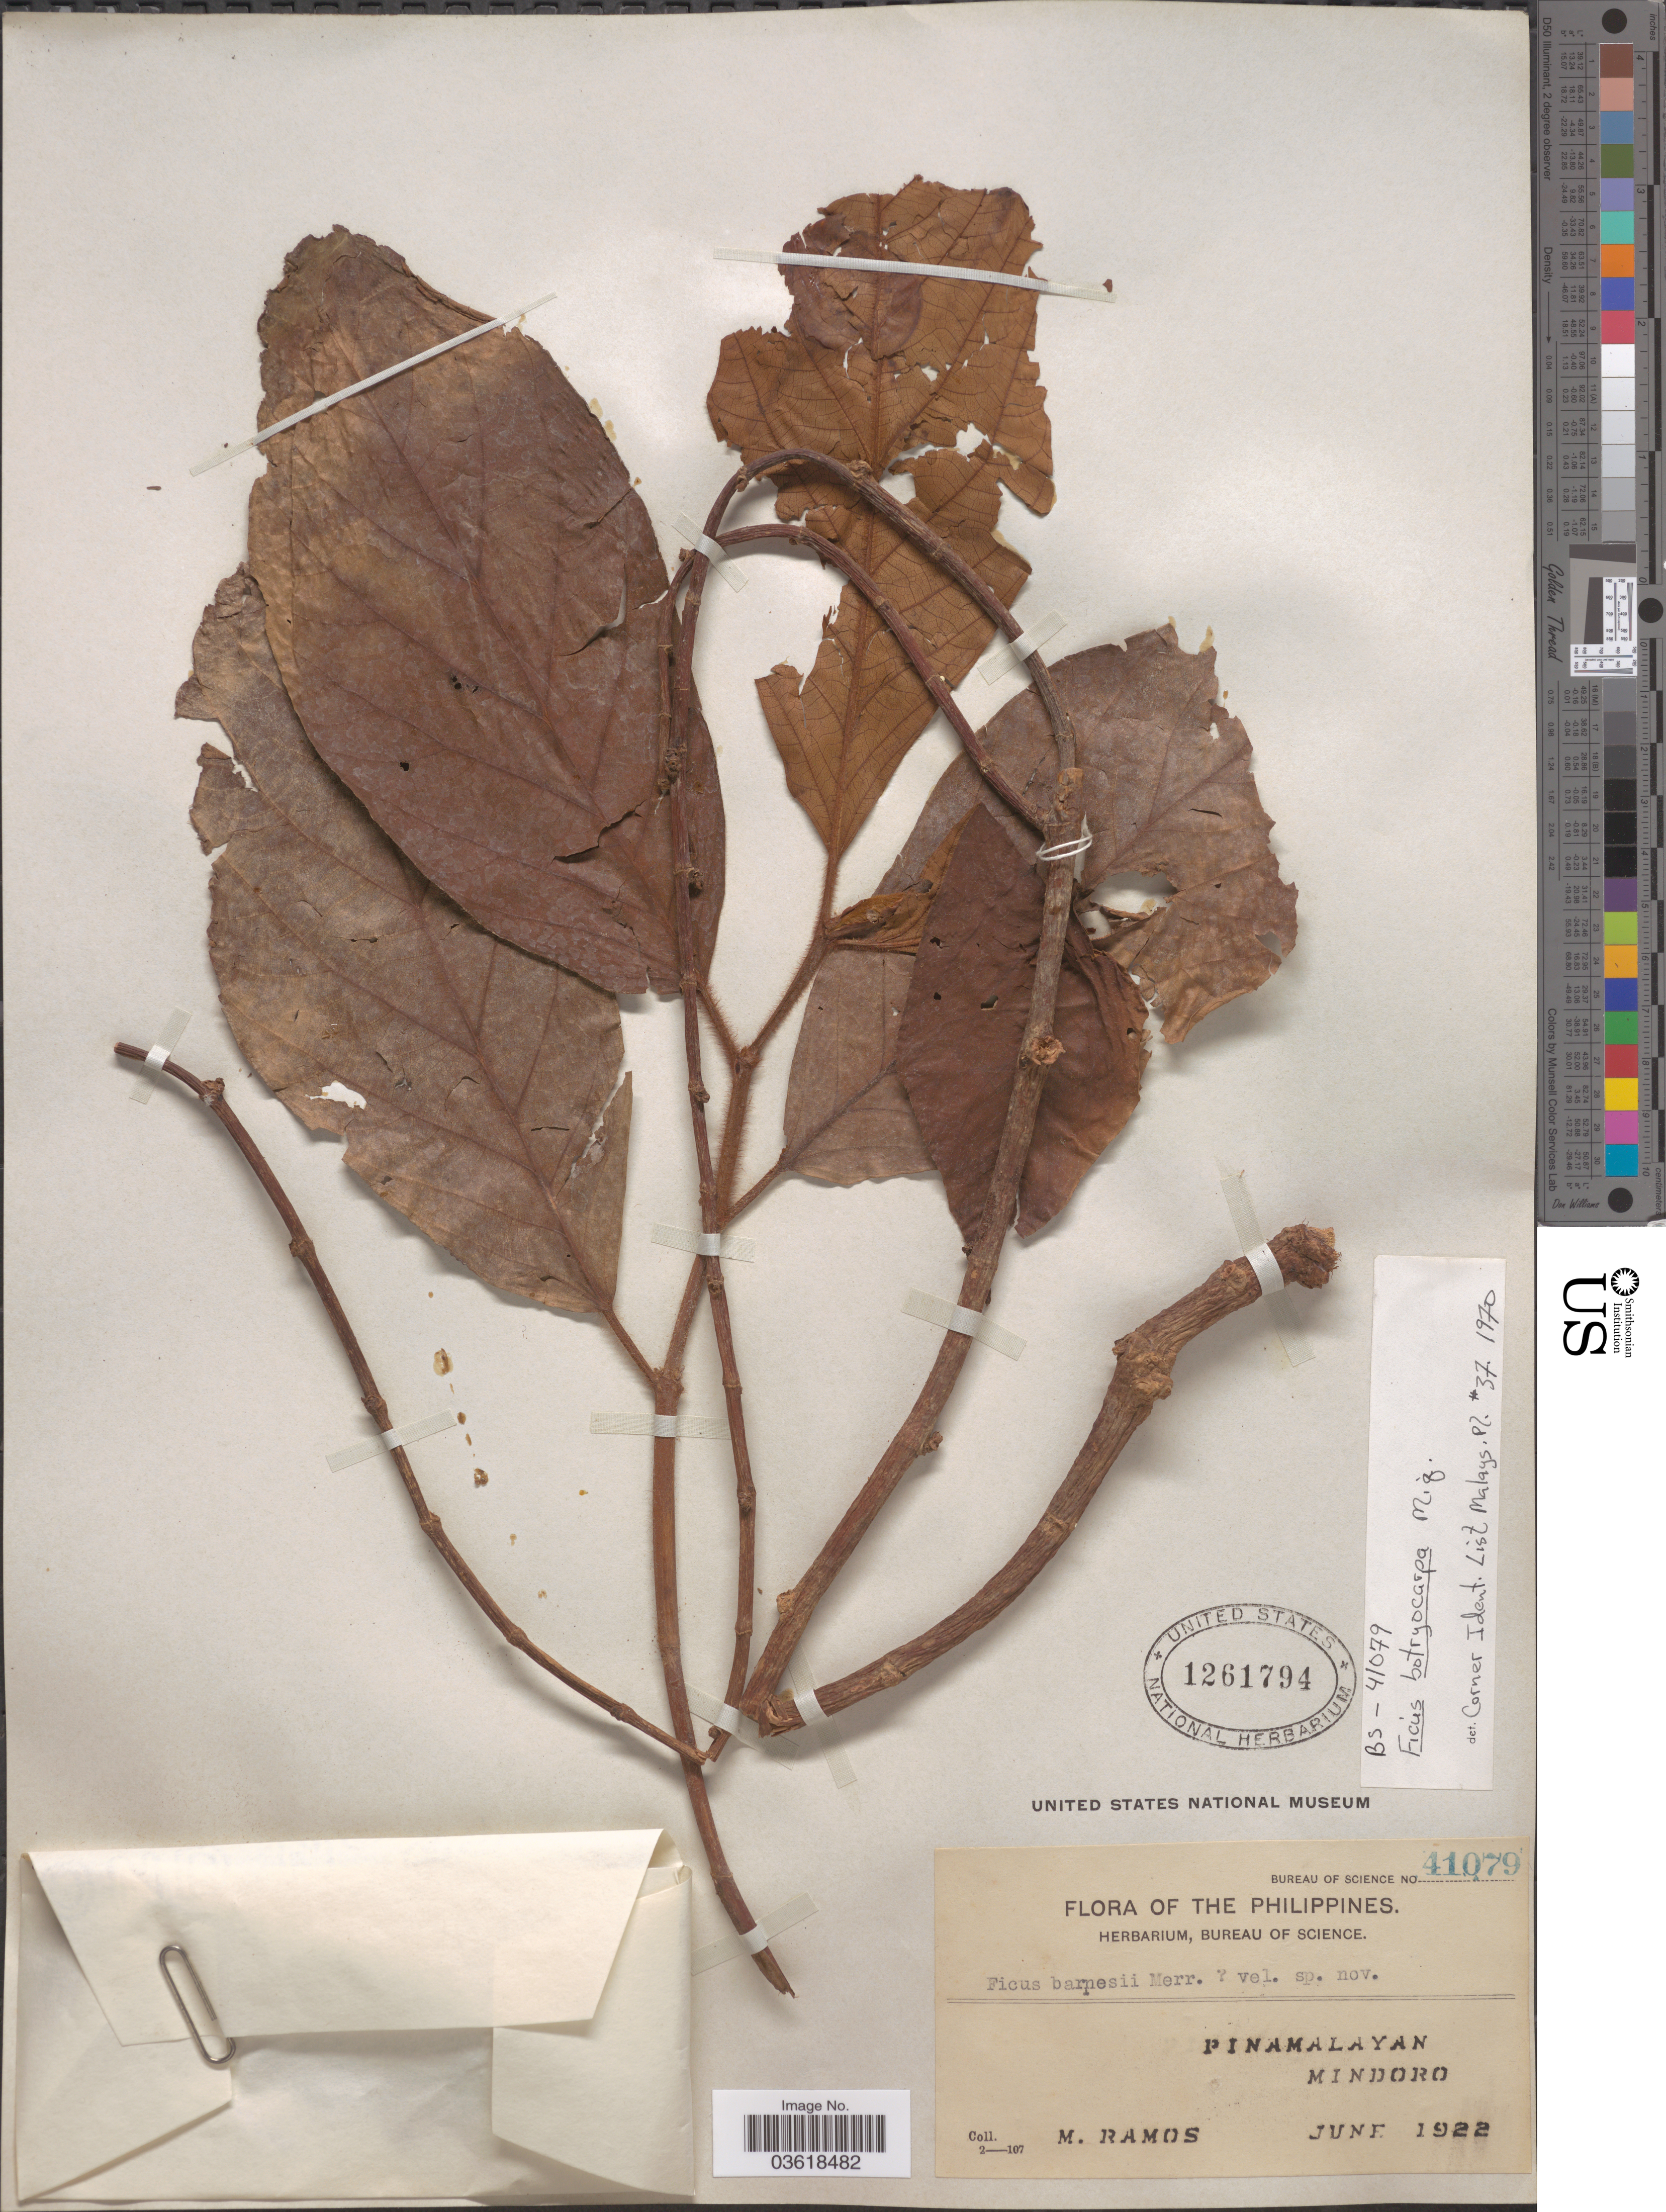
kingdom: Plantae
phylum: Tracheophyta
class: Magnoliopsida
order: Rosales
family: Moraceae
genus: Ficus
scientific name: Ficus botryocarpa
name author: Miq.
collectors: M. Ramos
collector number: Bureau of Science 41079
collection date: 1922-06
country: Philippines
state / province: Mimaropa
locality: Pinamalayan. Mindoro.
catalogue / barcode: US 1261794